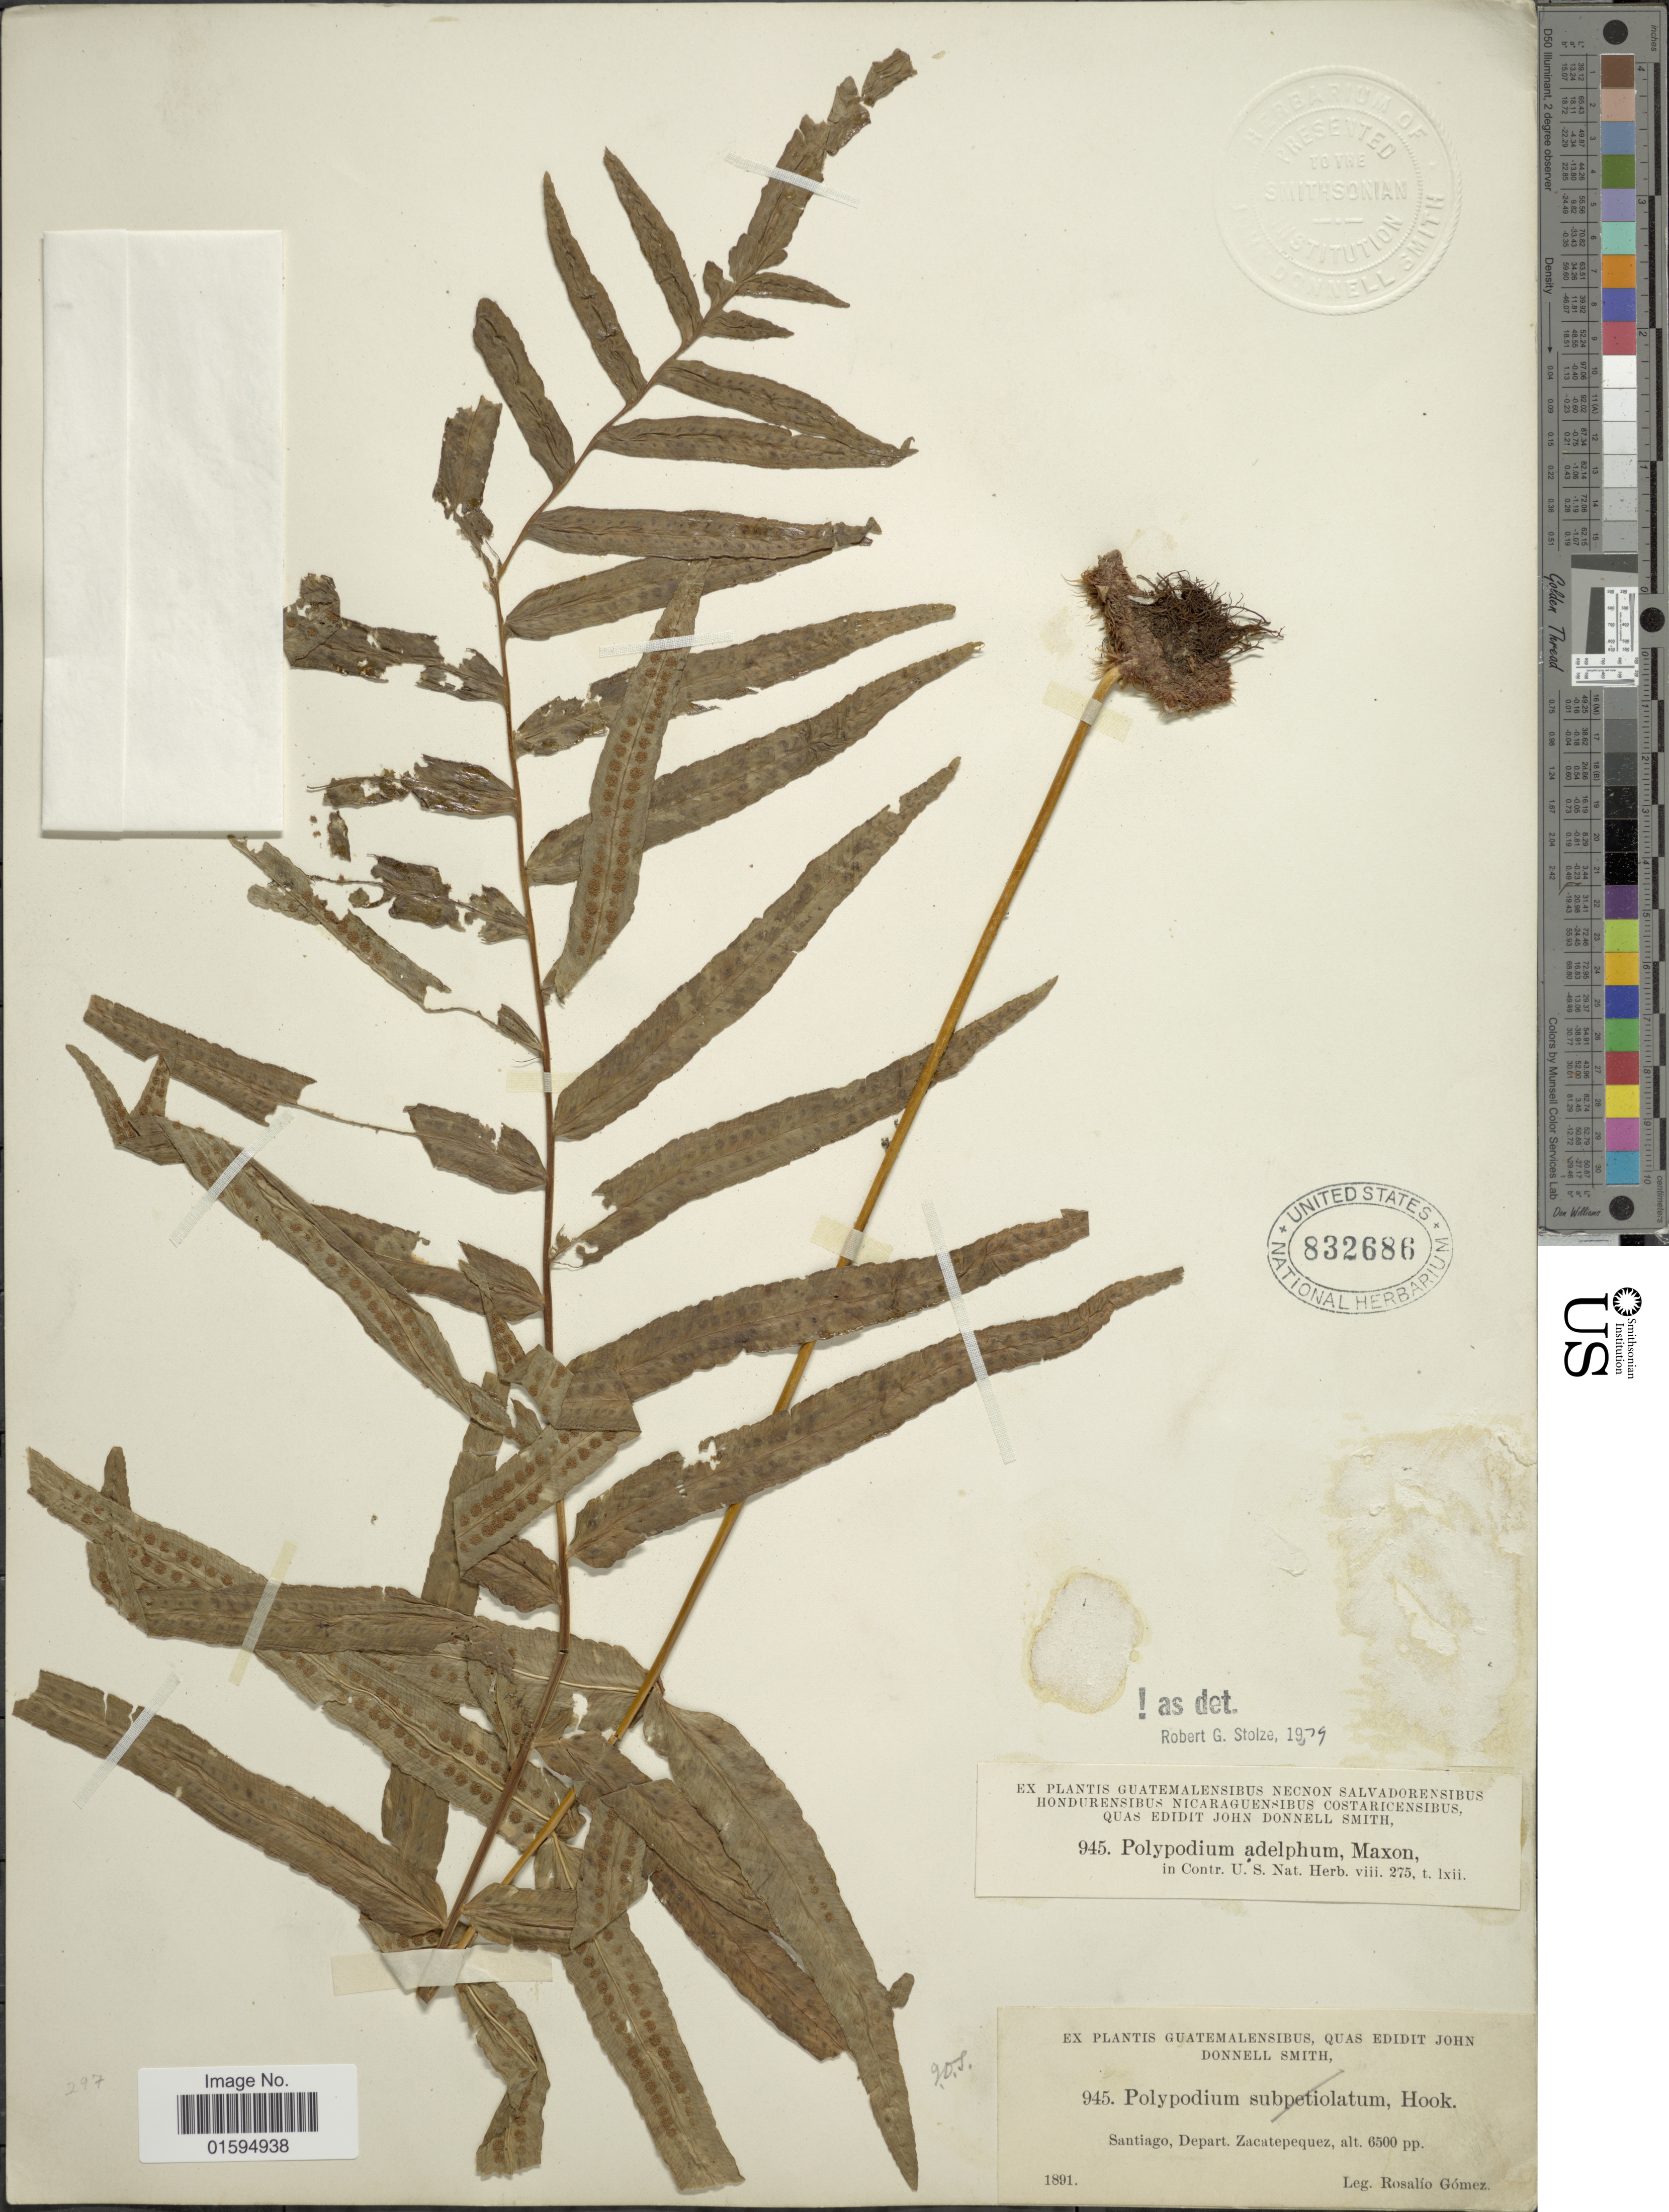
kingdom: Plantae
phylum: Tracheophyta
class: Polypodiopsida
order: Polypodiales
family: Polypodiaceae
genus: Polypodium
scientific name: Polypodium adelphum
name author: Maxon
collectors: R. Gómez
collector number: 945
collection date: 1891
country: Guatemala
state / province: Sacatepéquez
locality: Santiago, Depart. Zacatepequez.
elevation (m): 1981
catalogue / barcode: US 832686